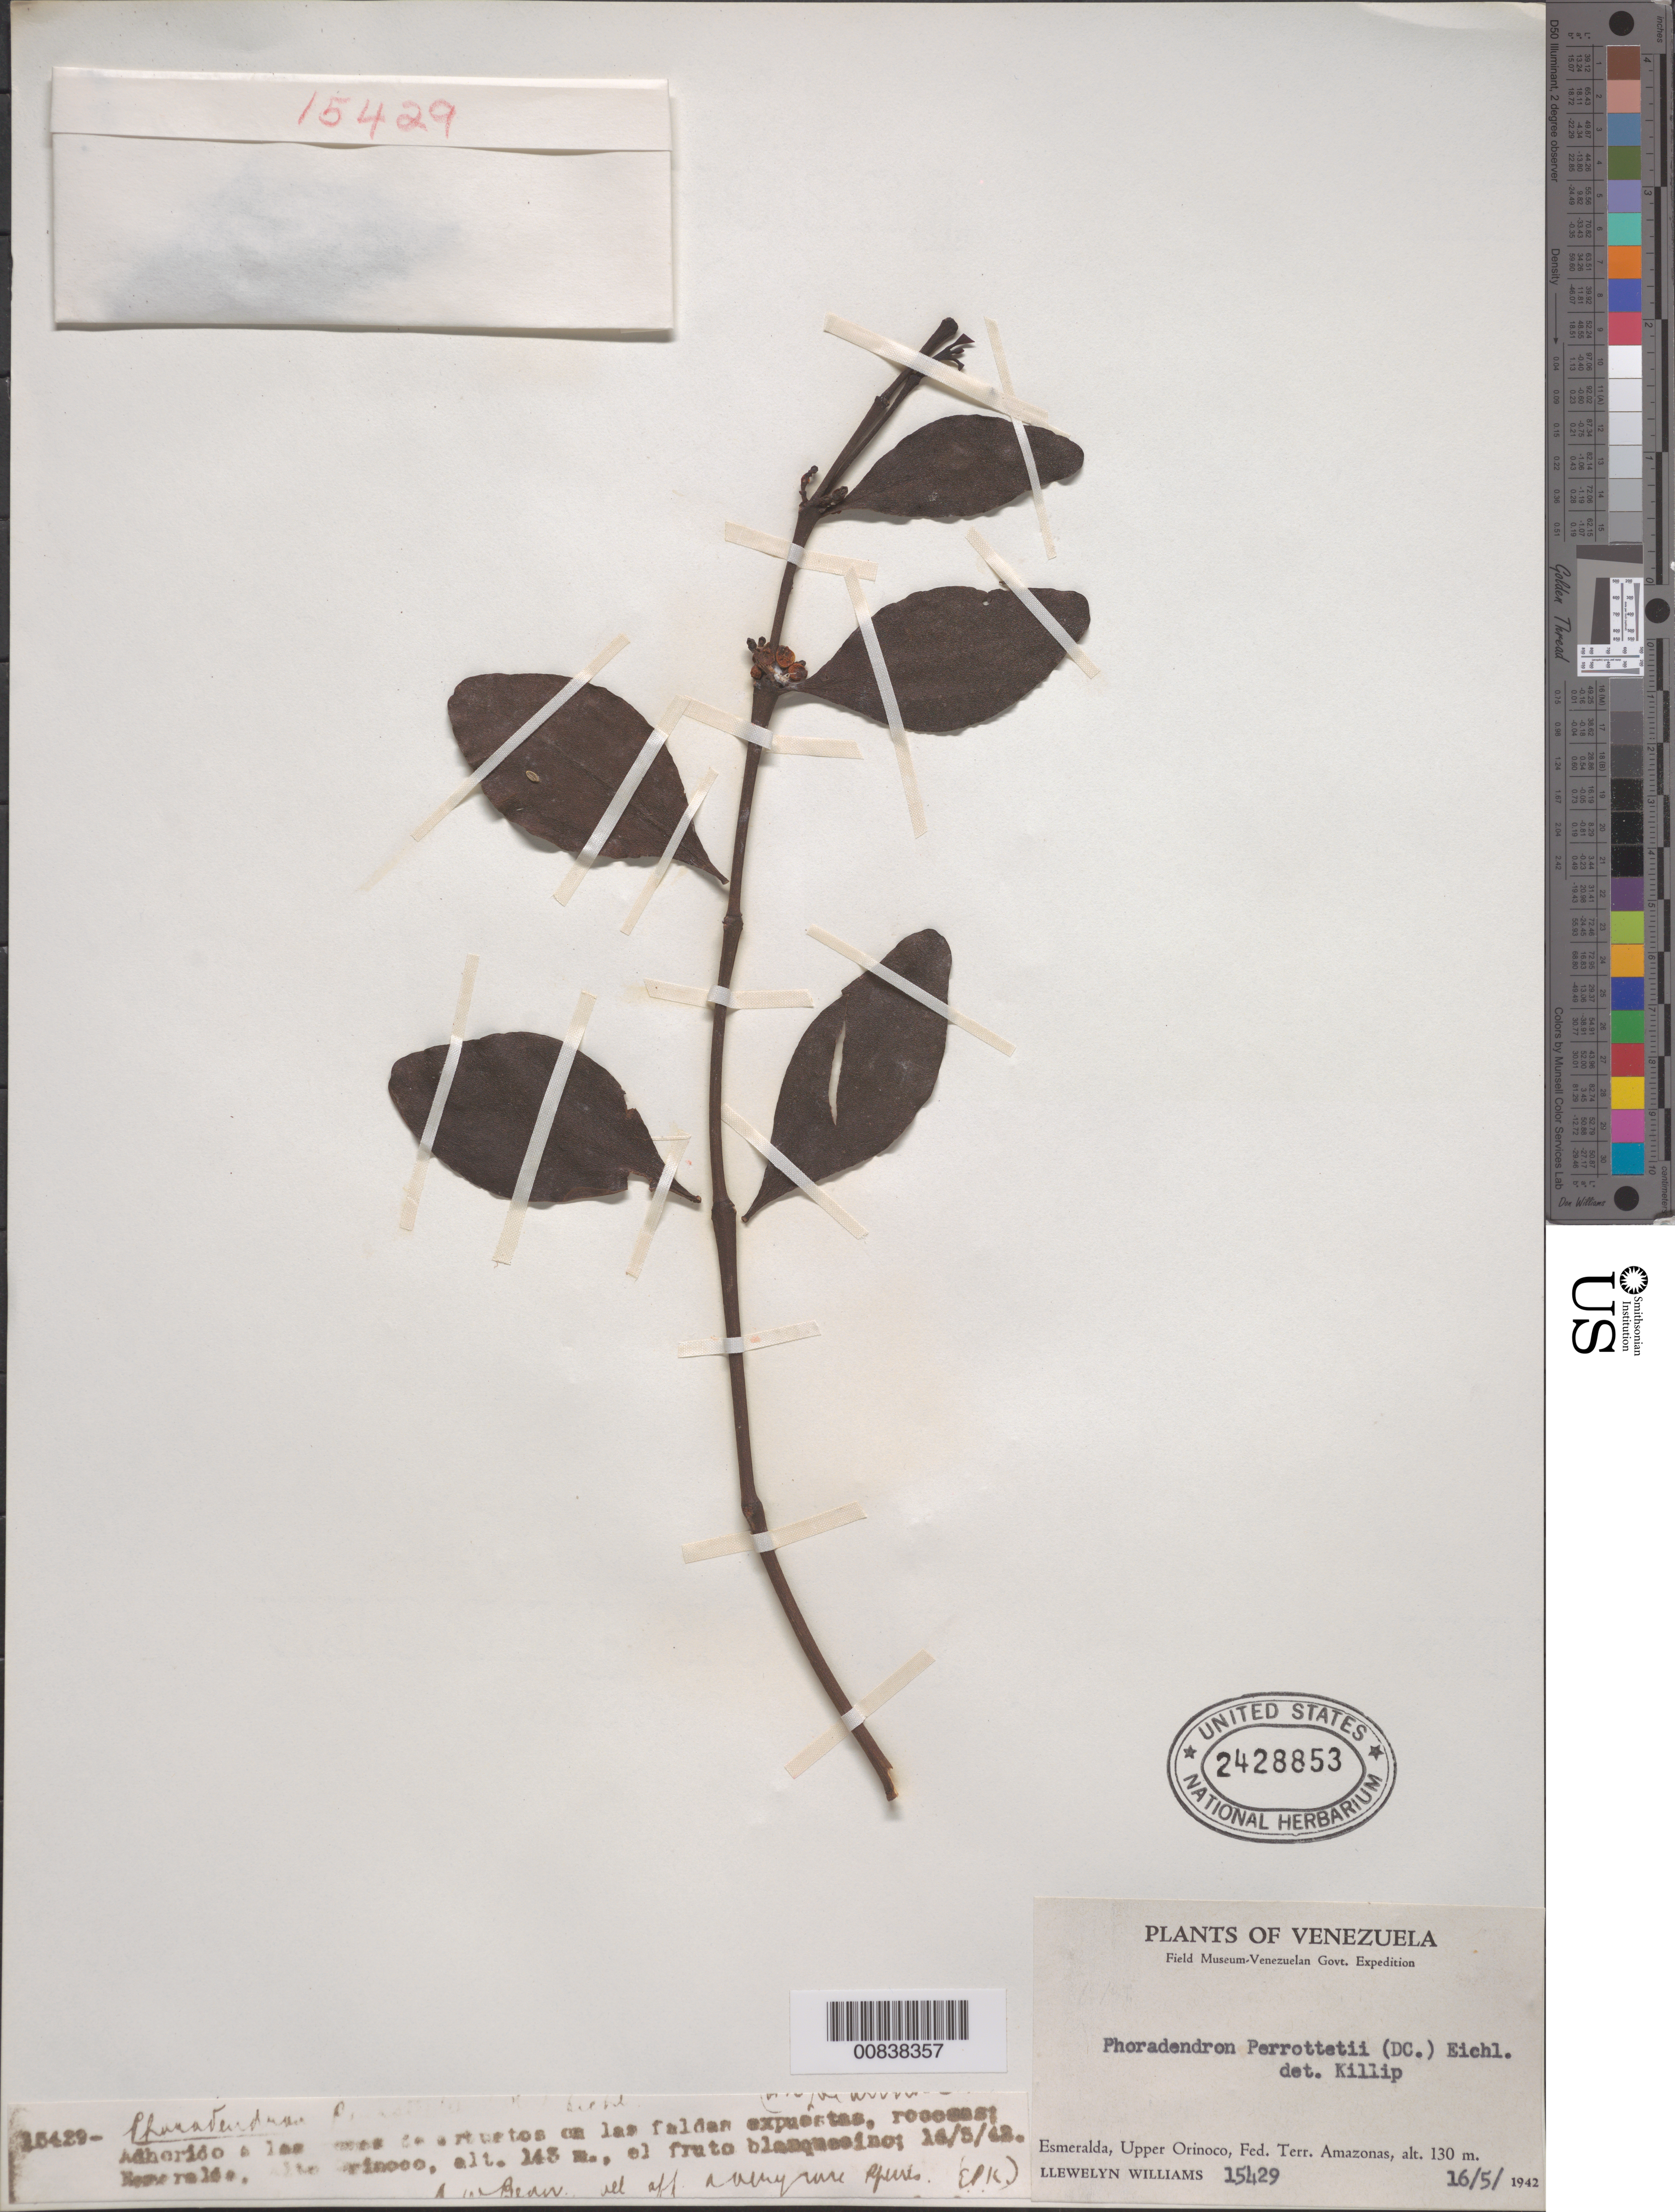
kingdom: Plantae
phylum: Tracheophyta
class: Magnoliopsida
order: Santalales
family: Viscaceae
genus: Phoradendron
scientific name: Phoradendron perrottetii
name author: (DC.) Eichler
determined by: Killip, Ellsworth P.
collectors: Ll. Williams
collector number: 15429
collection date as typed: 16-May-42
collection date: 1942-05-16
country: Venezuela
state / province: Amazonas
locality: Esmeralda, Alto Orinoco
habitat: Adherido a los […] las faldas expuestas, rocosas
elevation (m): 143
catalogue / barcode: US 2428853